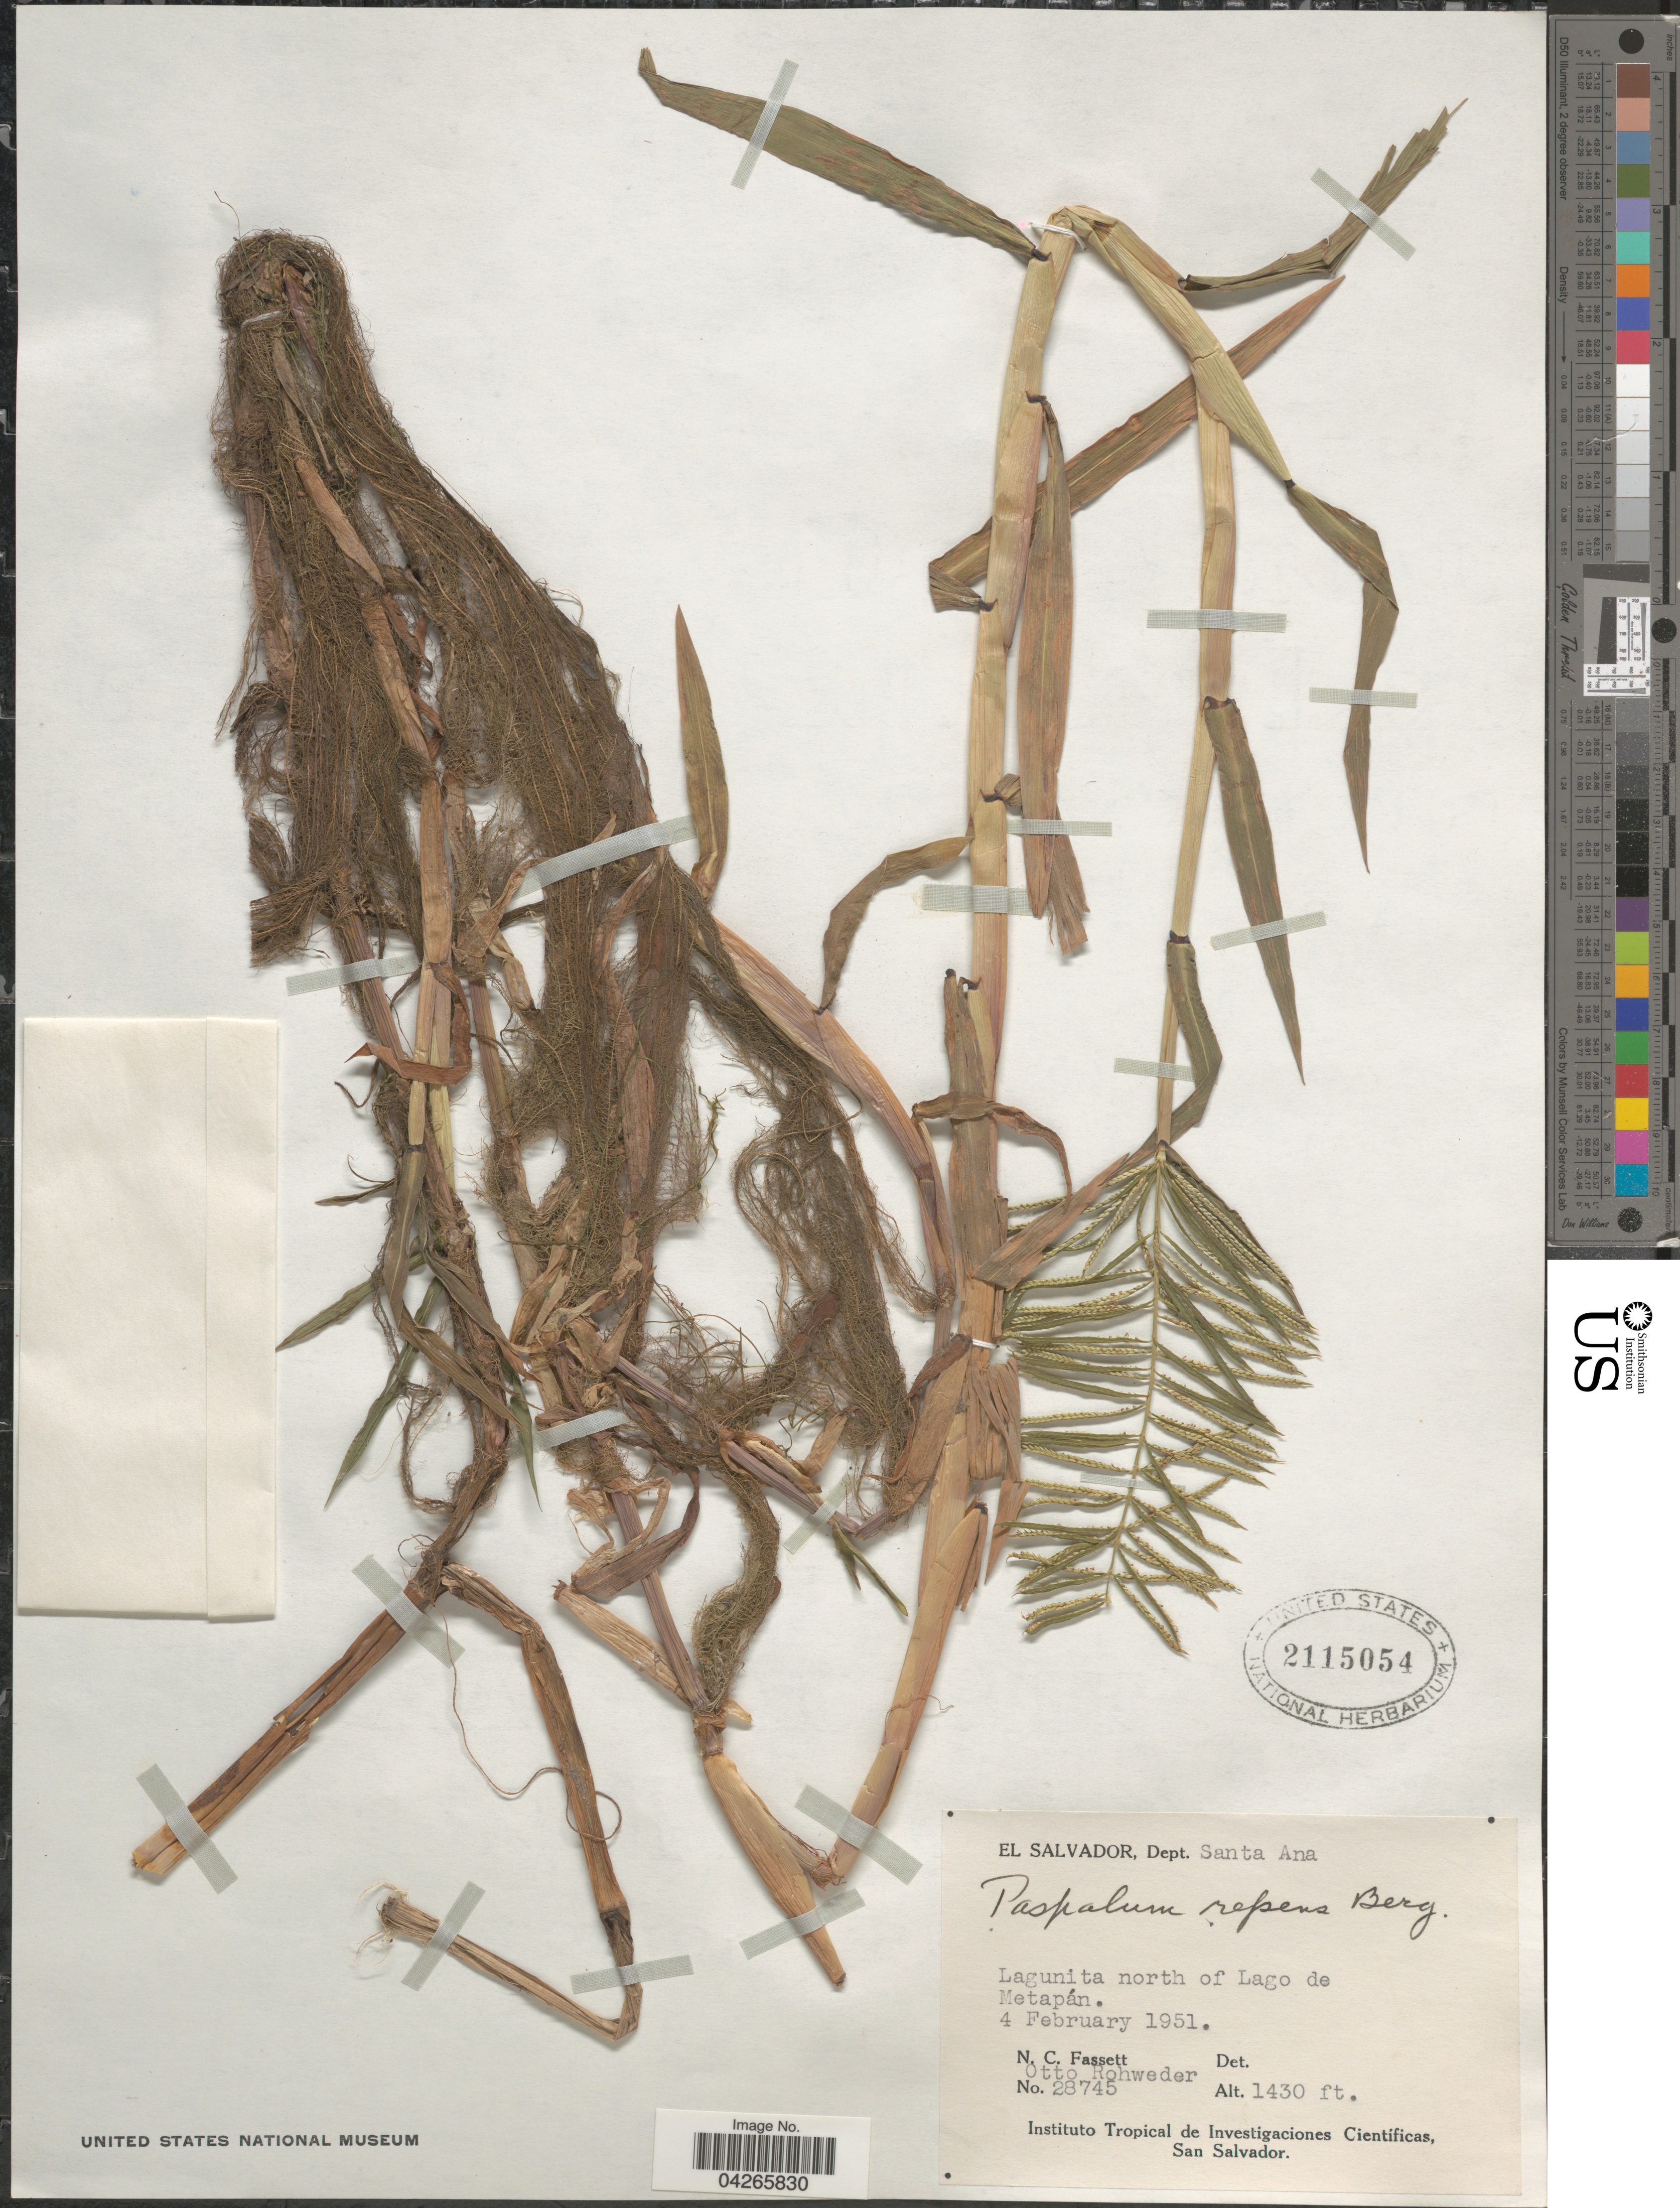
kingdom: Plantae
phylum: Tracheophyta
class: Liliopsida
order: Poales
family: Poaceae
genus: Paspalum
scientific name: Paspalum repens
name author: P.J. Bergius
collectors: N. C. Fassett & O. Rohweder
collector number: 28745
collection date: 1951-02-04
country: El Salvador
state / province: Santa Ana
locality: Dept. Santa Ana. Lagunita north of Lago de Metapán.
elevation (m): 436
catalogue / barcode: US 2115054